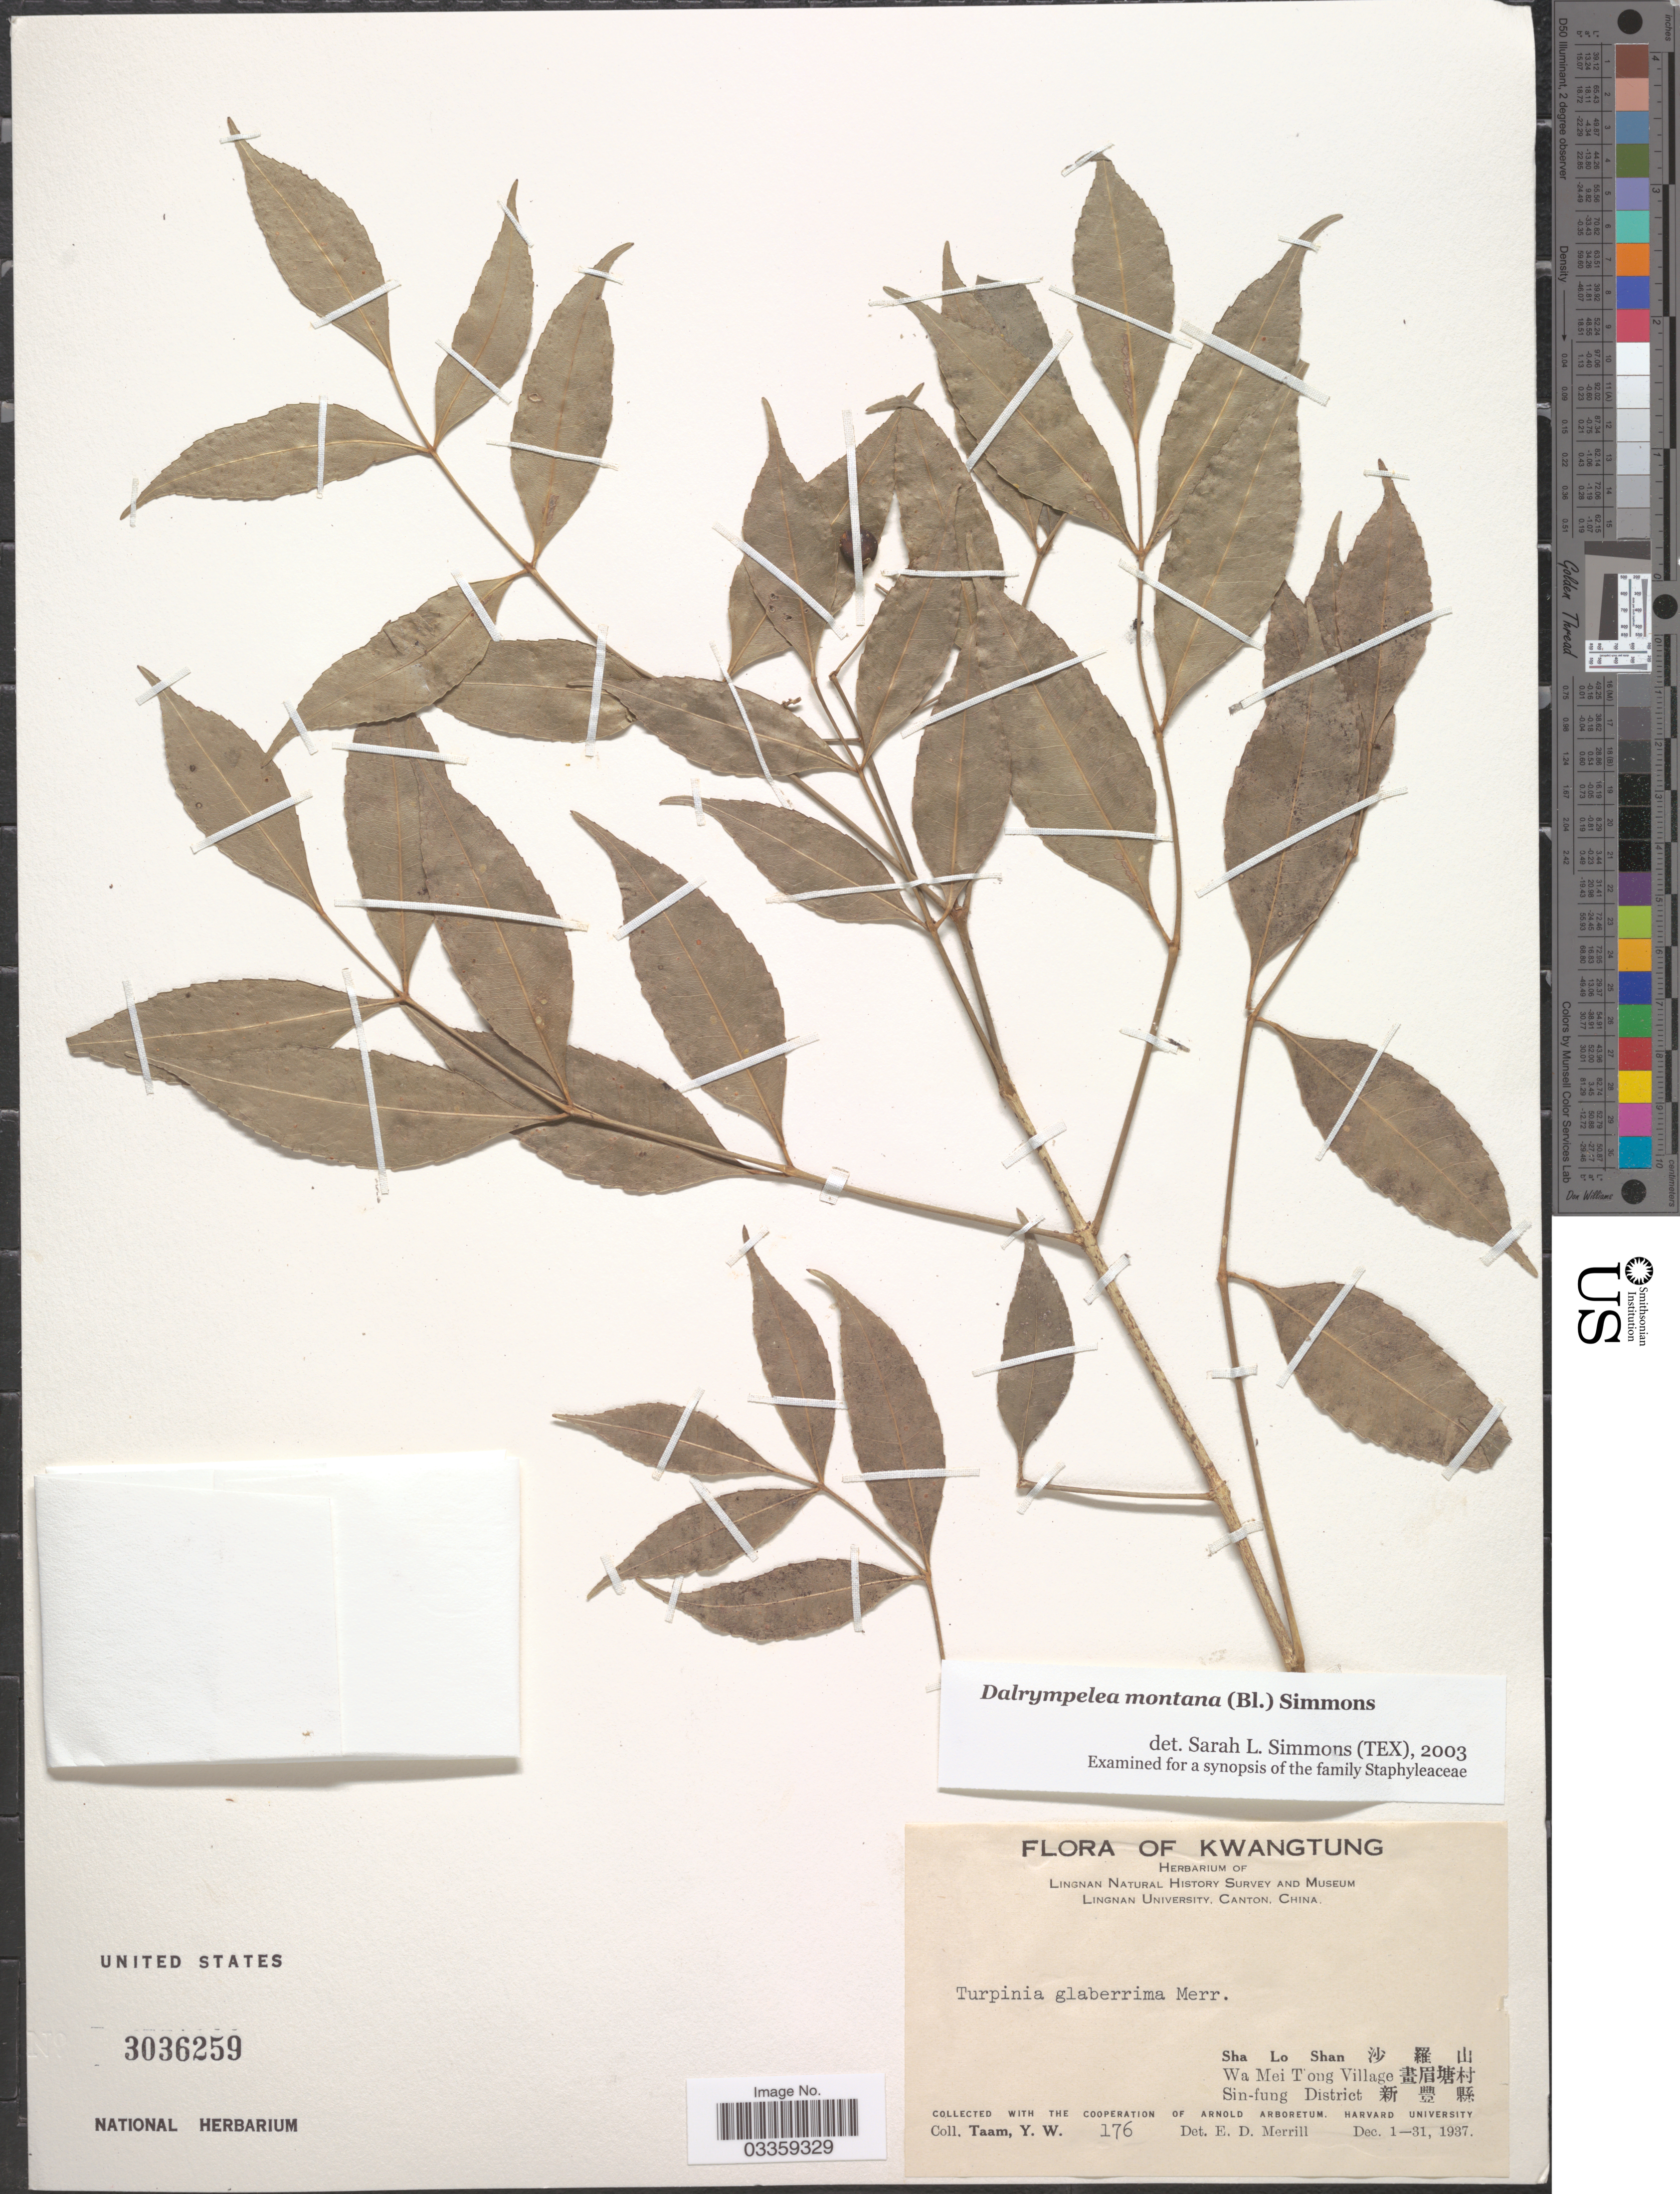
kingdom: Plantae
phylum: Tracheophyta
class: Magnoliopsida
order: Crossosomatales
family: Staphyleaceae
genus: Turpinia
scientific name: Turpinia montana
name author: (Blume) Kurz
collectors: Y. W. Taam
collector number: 176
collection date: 1937-12-01/1937-12-31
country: China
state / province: Guangdong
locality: Kwangtung, Sha Lo Shan X, Wa Mei T'ong Village X, Sin-fung District X.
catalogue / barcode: US 3036259